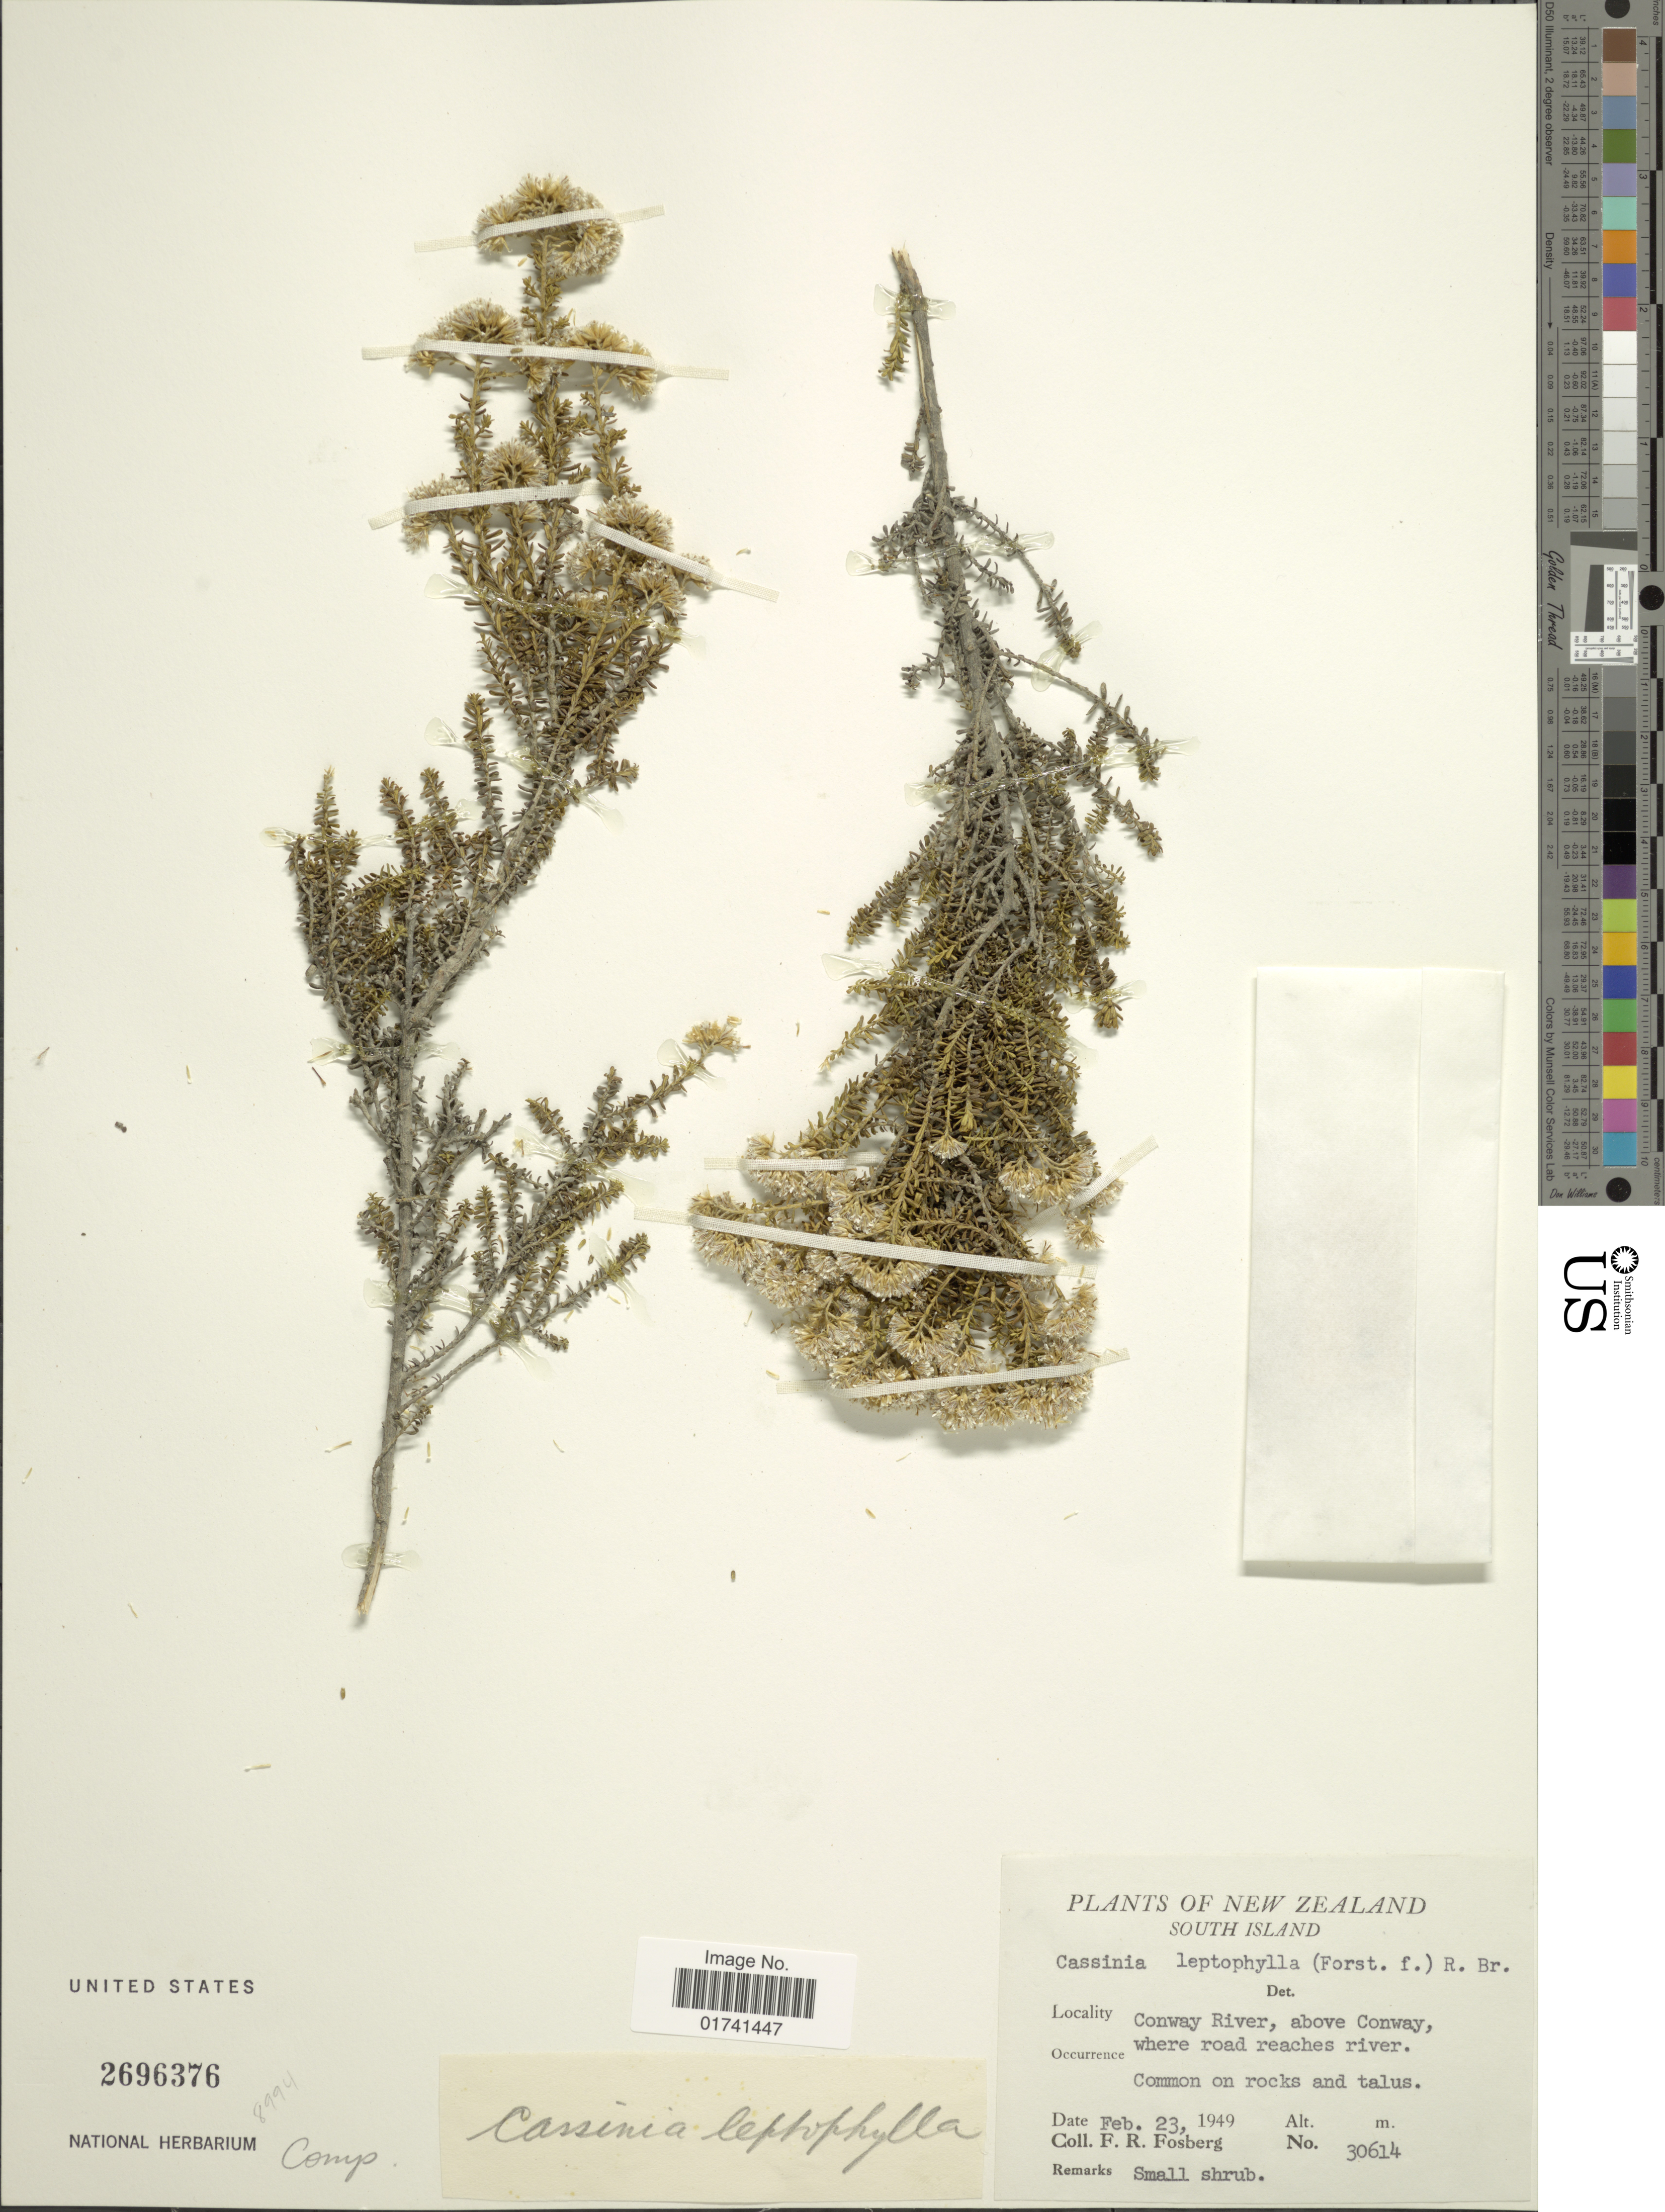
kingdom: Plantae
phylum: Tracheophyta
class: Magnoliopsida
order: Asterales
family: Asteraceae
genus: Cassinia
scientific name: Cassinia leptophylla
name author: (G. Forst.) R. Br.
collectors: F. R. Fosberg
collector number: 30614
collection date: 1949-02-23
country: New Zealand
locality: South Island, Conway River, above Conway, where road reaches river.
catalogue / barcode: US 2696376